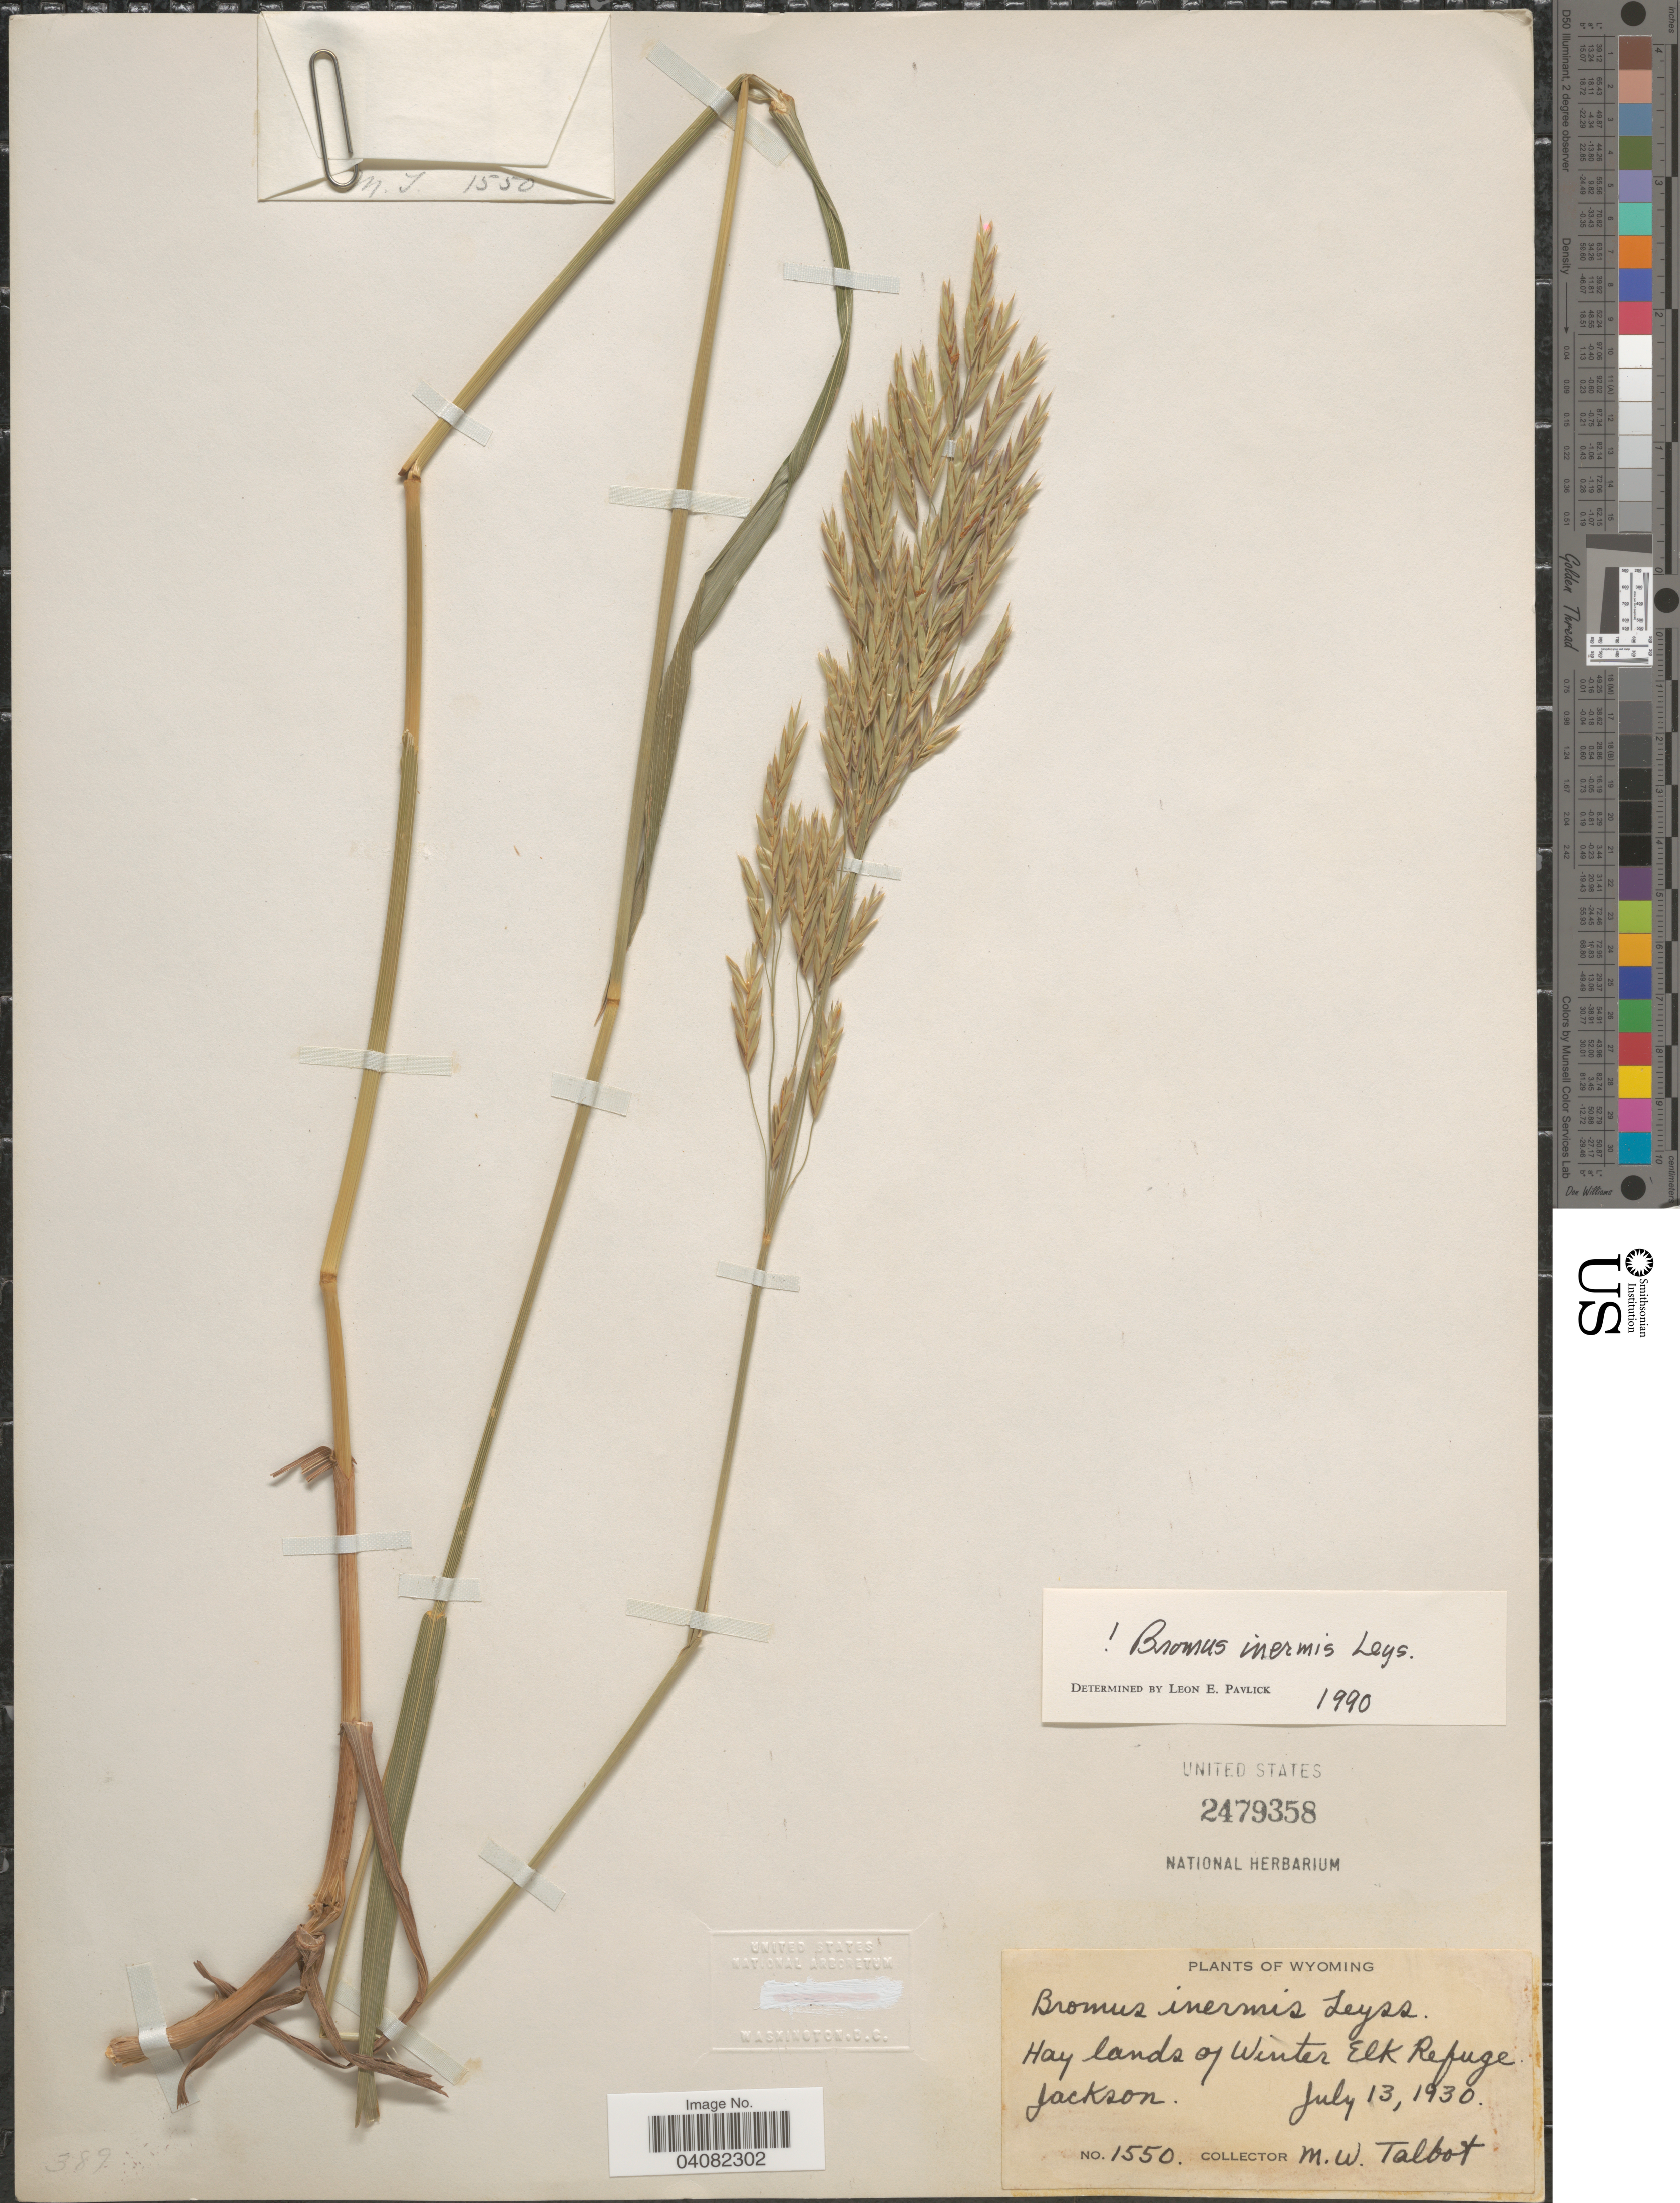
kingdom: Plantae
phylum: Tracheophyta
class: Liliopsida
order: Poales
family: Poaceae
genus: Bromus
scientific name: Bromus inermis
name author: Leyss.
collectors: M. Talbot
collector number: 1550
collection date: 1930-07-13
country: United States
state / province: Wyoming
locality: Hay lands of Winter Elk Refuge Jackson.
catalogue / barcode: US 2479358